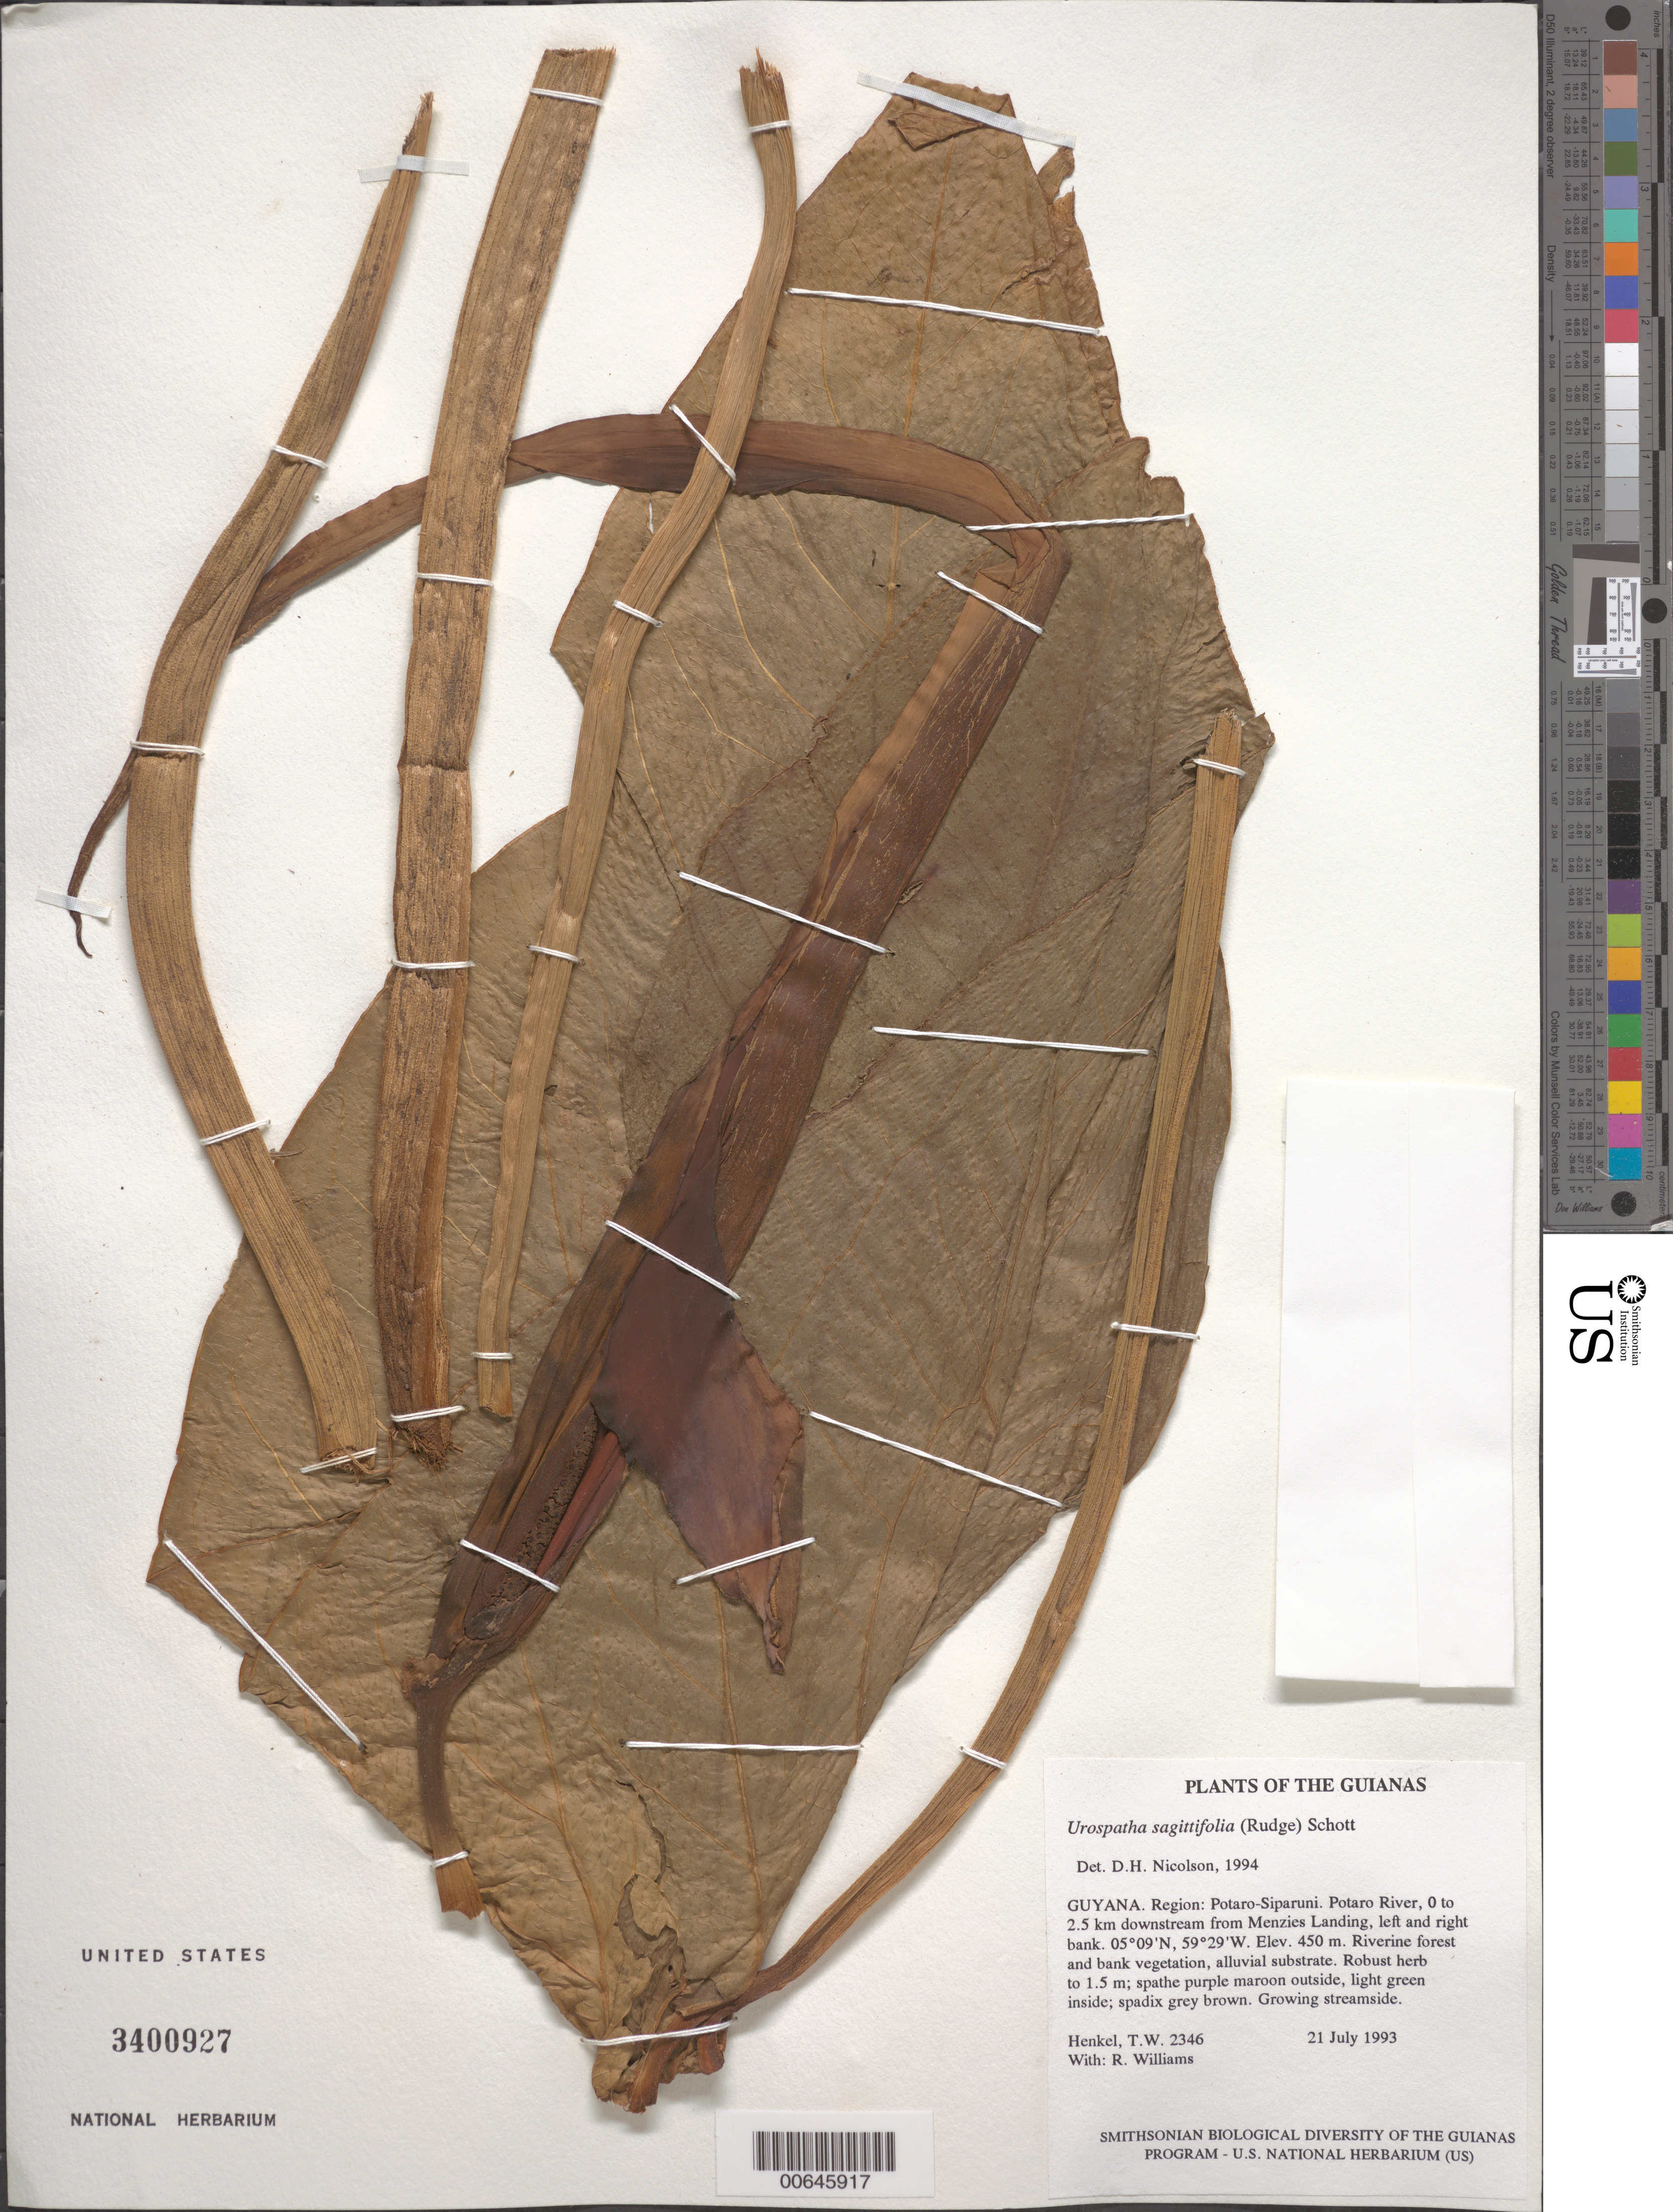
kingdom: Plantae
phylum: Tracheophyta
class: Liliopsida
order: Alismatales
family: Araceae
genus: Urospatha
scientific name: Urospatha sagittifolia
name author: (Rudge) Schott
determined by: Nicolson, Dan H.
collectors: T. Henkel & R. Williams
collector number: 2346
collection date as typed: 21 July 1993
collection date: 1993-07-21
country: Guyana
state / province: Potaro-Siparuni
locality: Potaro River, 0 to 2.5 km downstream from Menzies Landing, left and right bank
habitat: Riverine forest and bank vegetation, alluvial substrate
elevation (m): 450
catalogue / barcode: US 3400927